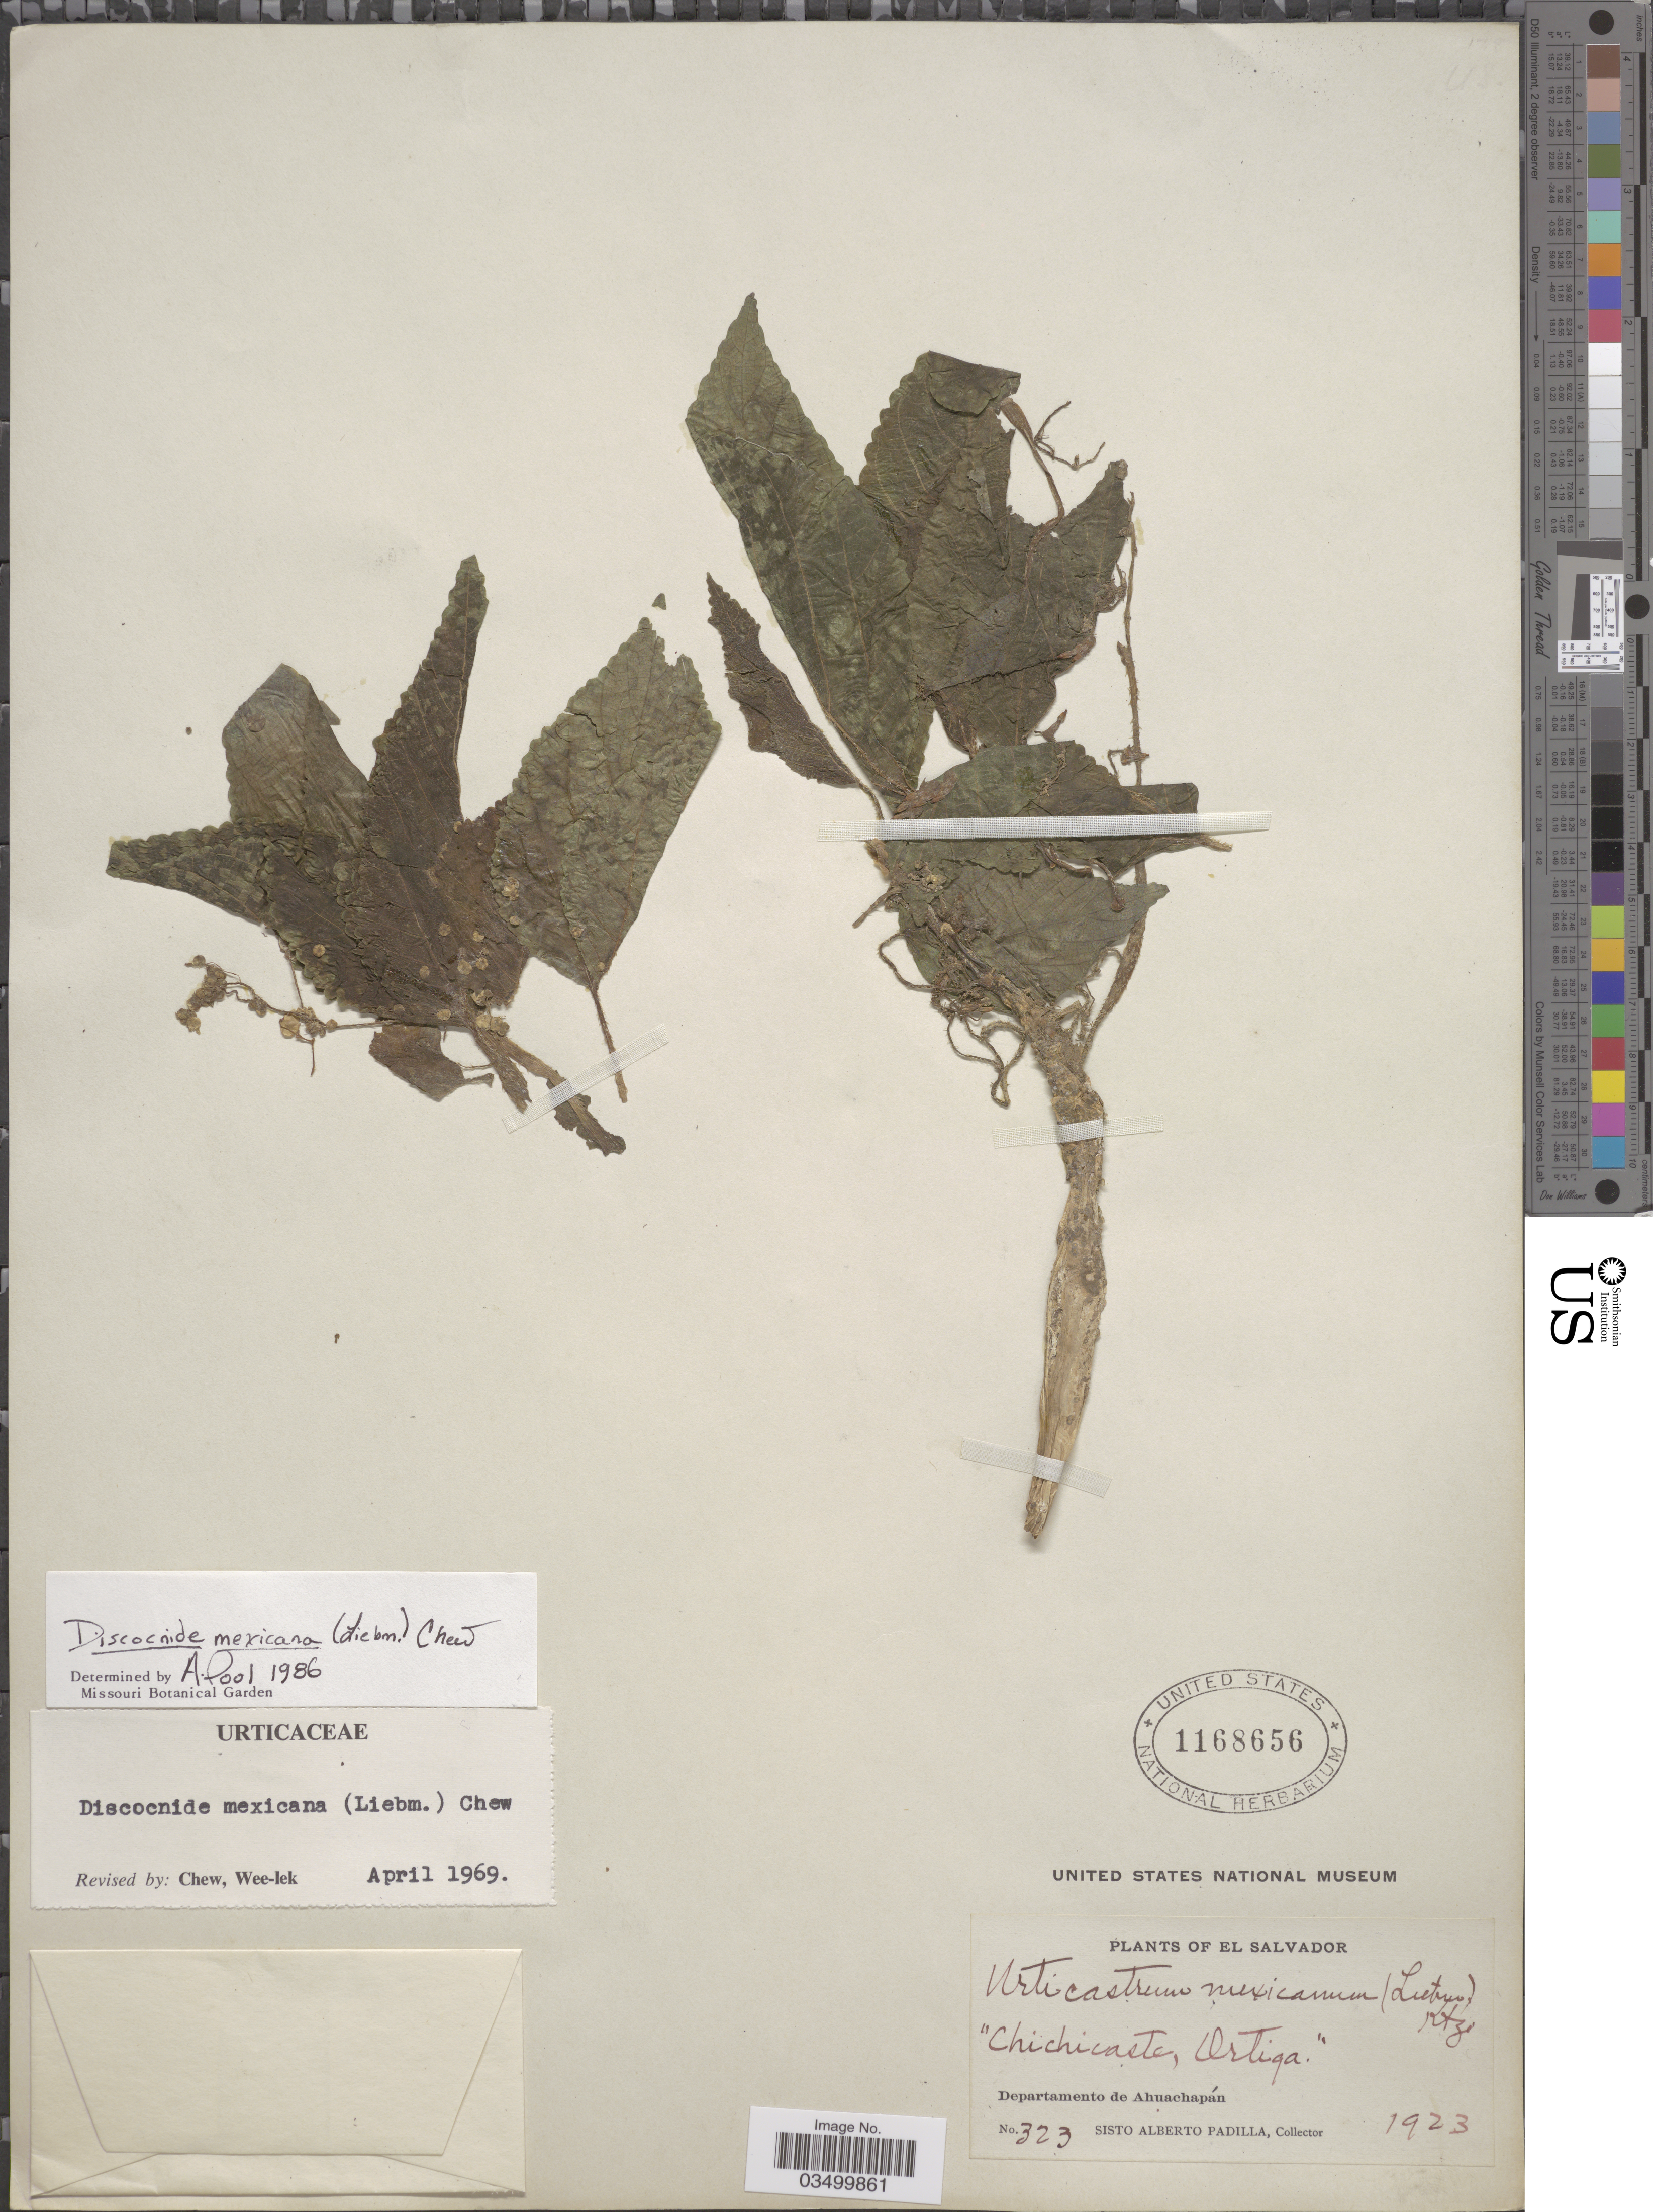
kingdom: Plantae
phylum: Tracheophyta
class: Magnoliopsida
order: Rosales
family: Urticaceae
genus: Discocnide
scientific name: Discocnide mexicana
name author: (Liebm.) Chew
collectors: S. A. Padilla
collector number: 323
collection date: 1923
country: El Salvador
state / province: Ahuachapan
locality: Departamento de Ahuachapán.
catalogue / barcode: US 1168656